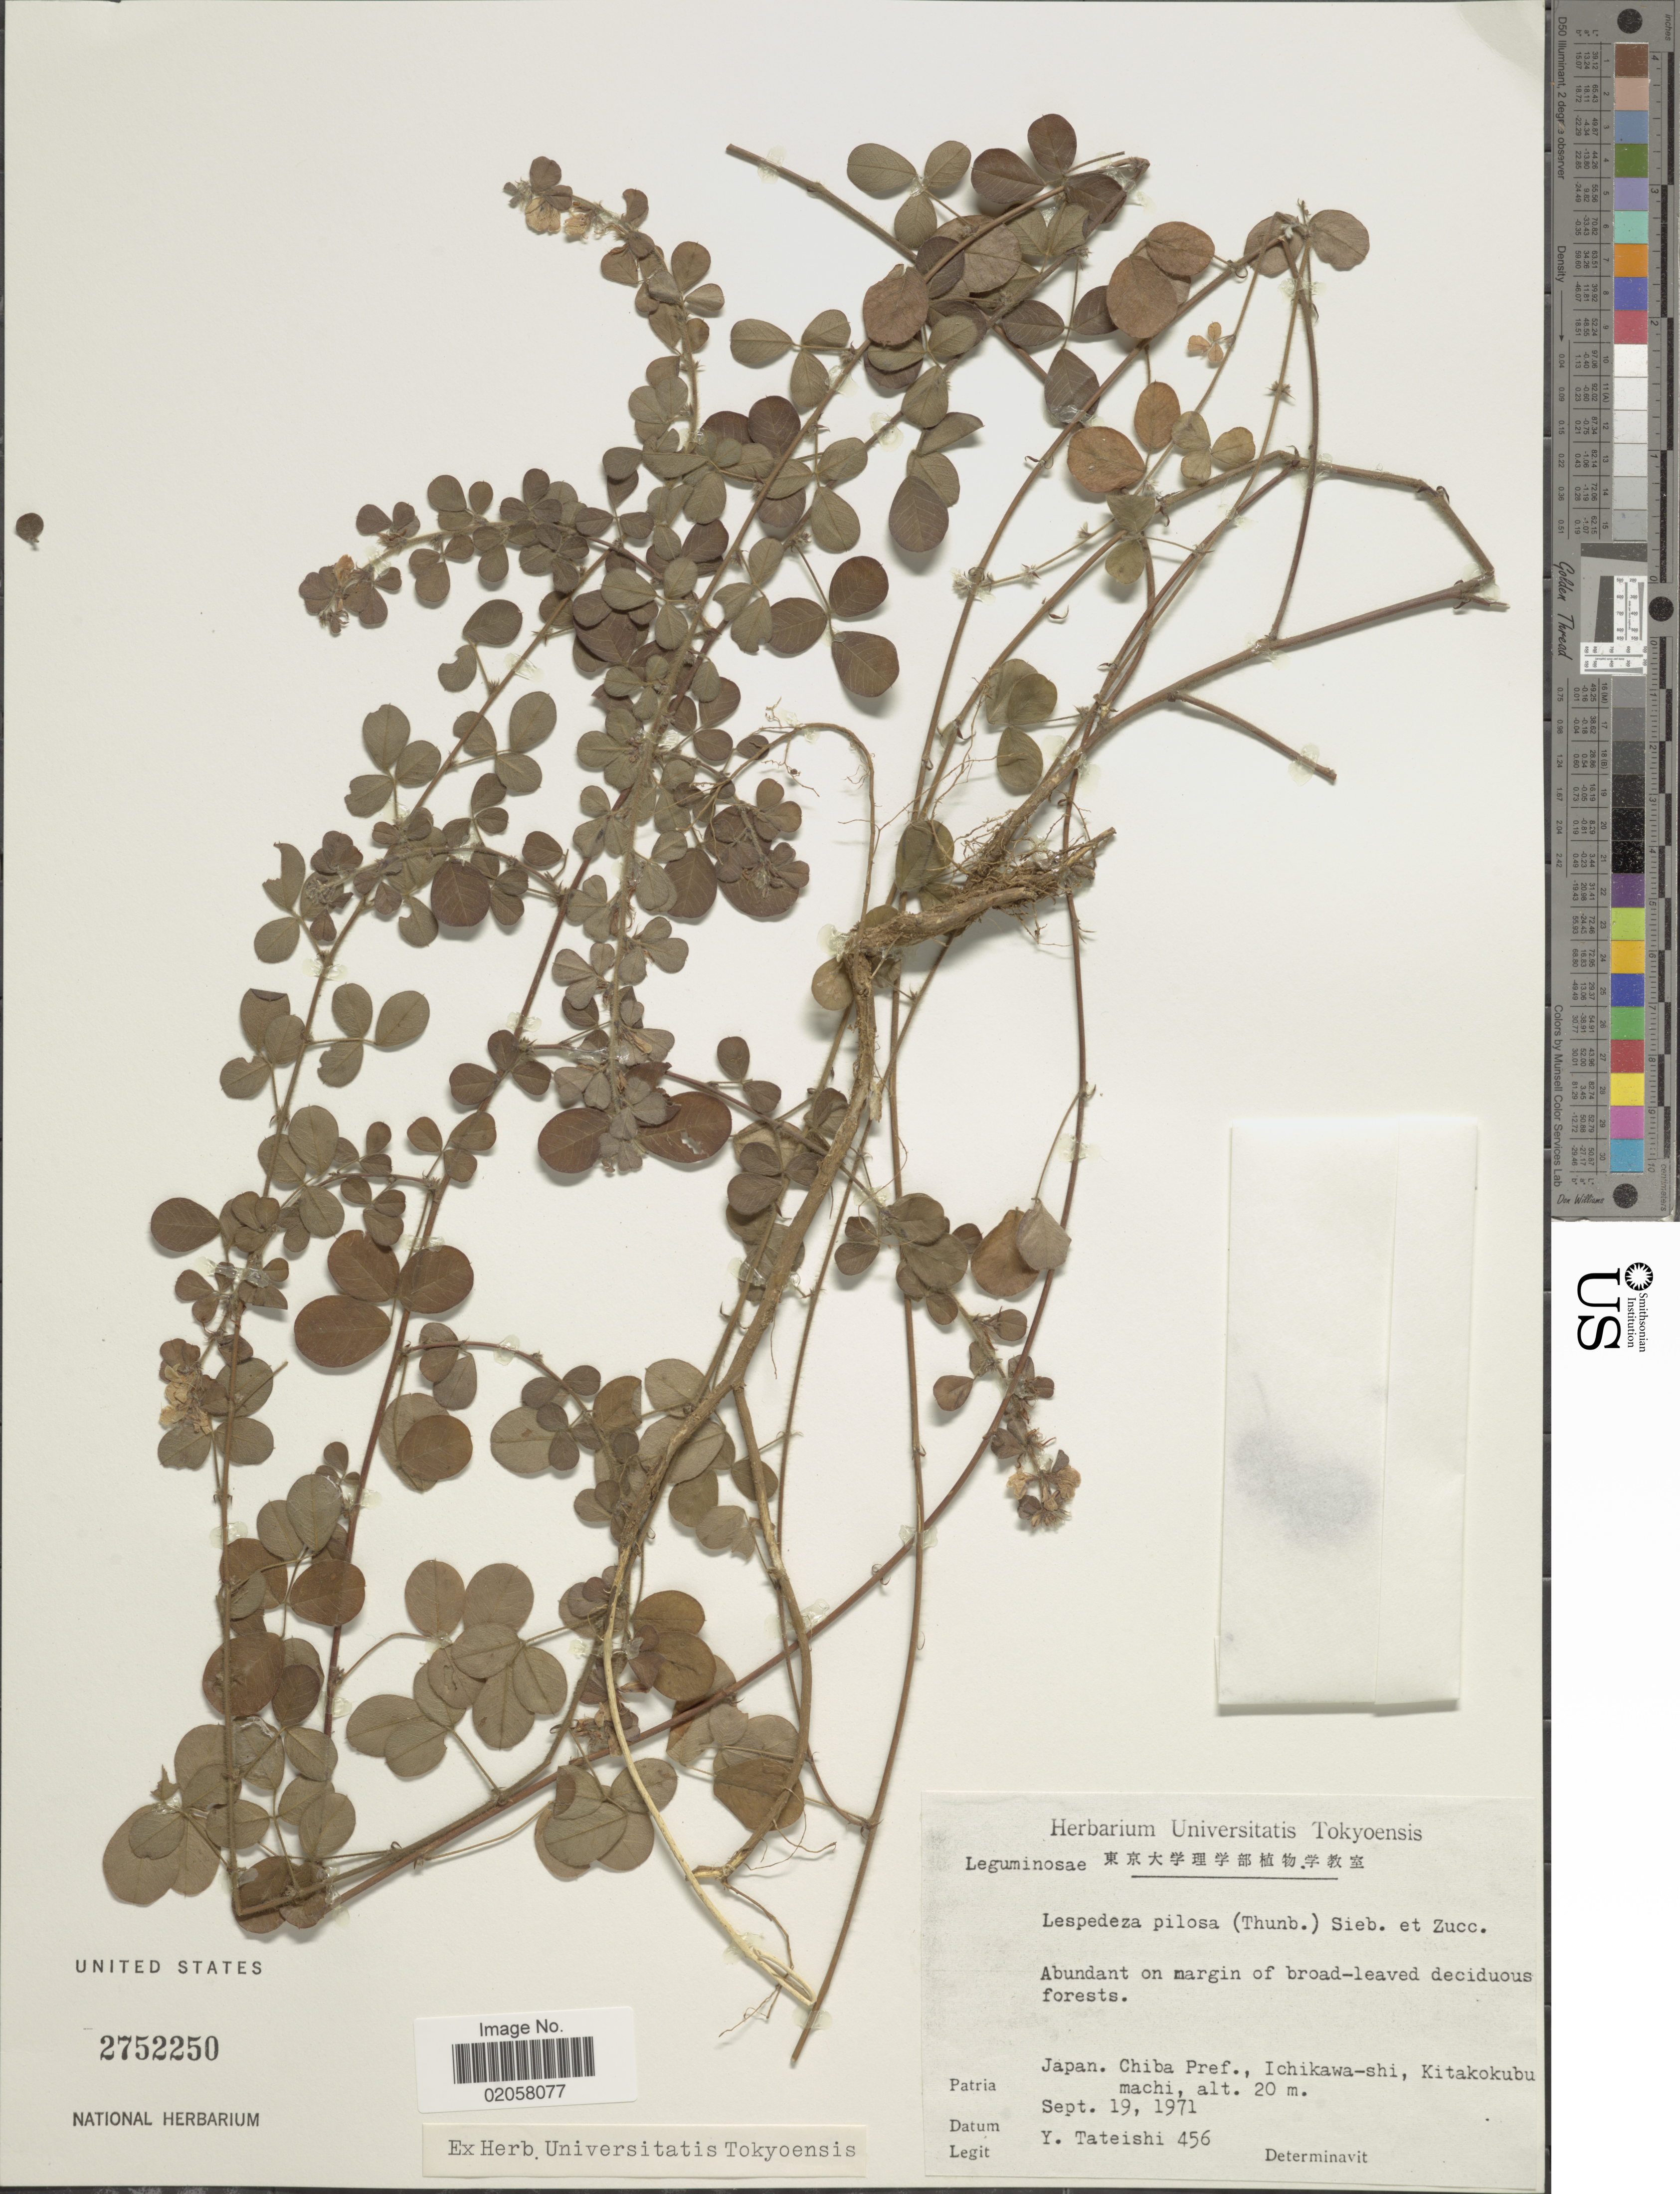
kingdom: Plantae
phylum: Tracheophyta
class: Magnoliopsida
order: Fabales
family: Fabaceae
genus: Lespedeza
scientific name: Lespedeza pilosa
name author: (Thunb.) Siebold & Zucc.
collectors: Y. Tateishi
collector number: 456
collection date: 1971-09-19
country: Japan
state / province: Tiba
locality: Chiba Pref., Ichikawa-Shi, Kitakokubumachi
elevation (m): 20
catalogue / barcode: US 2752250